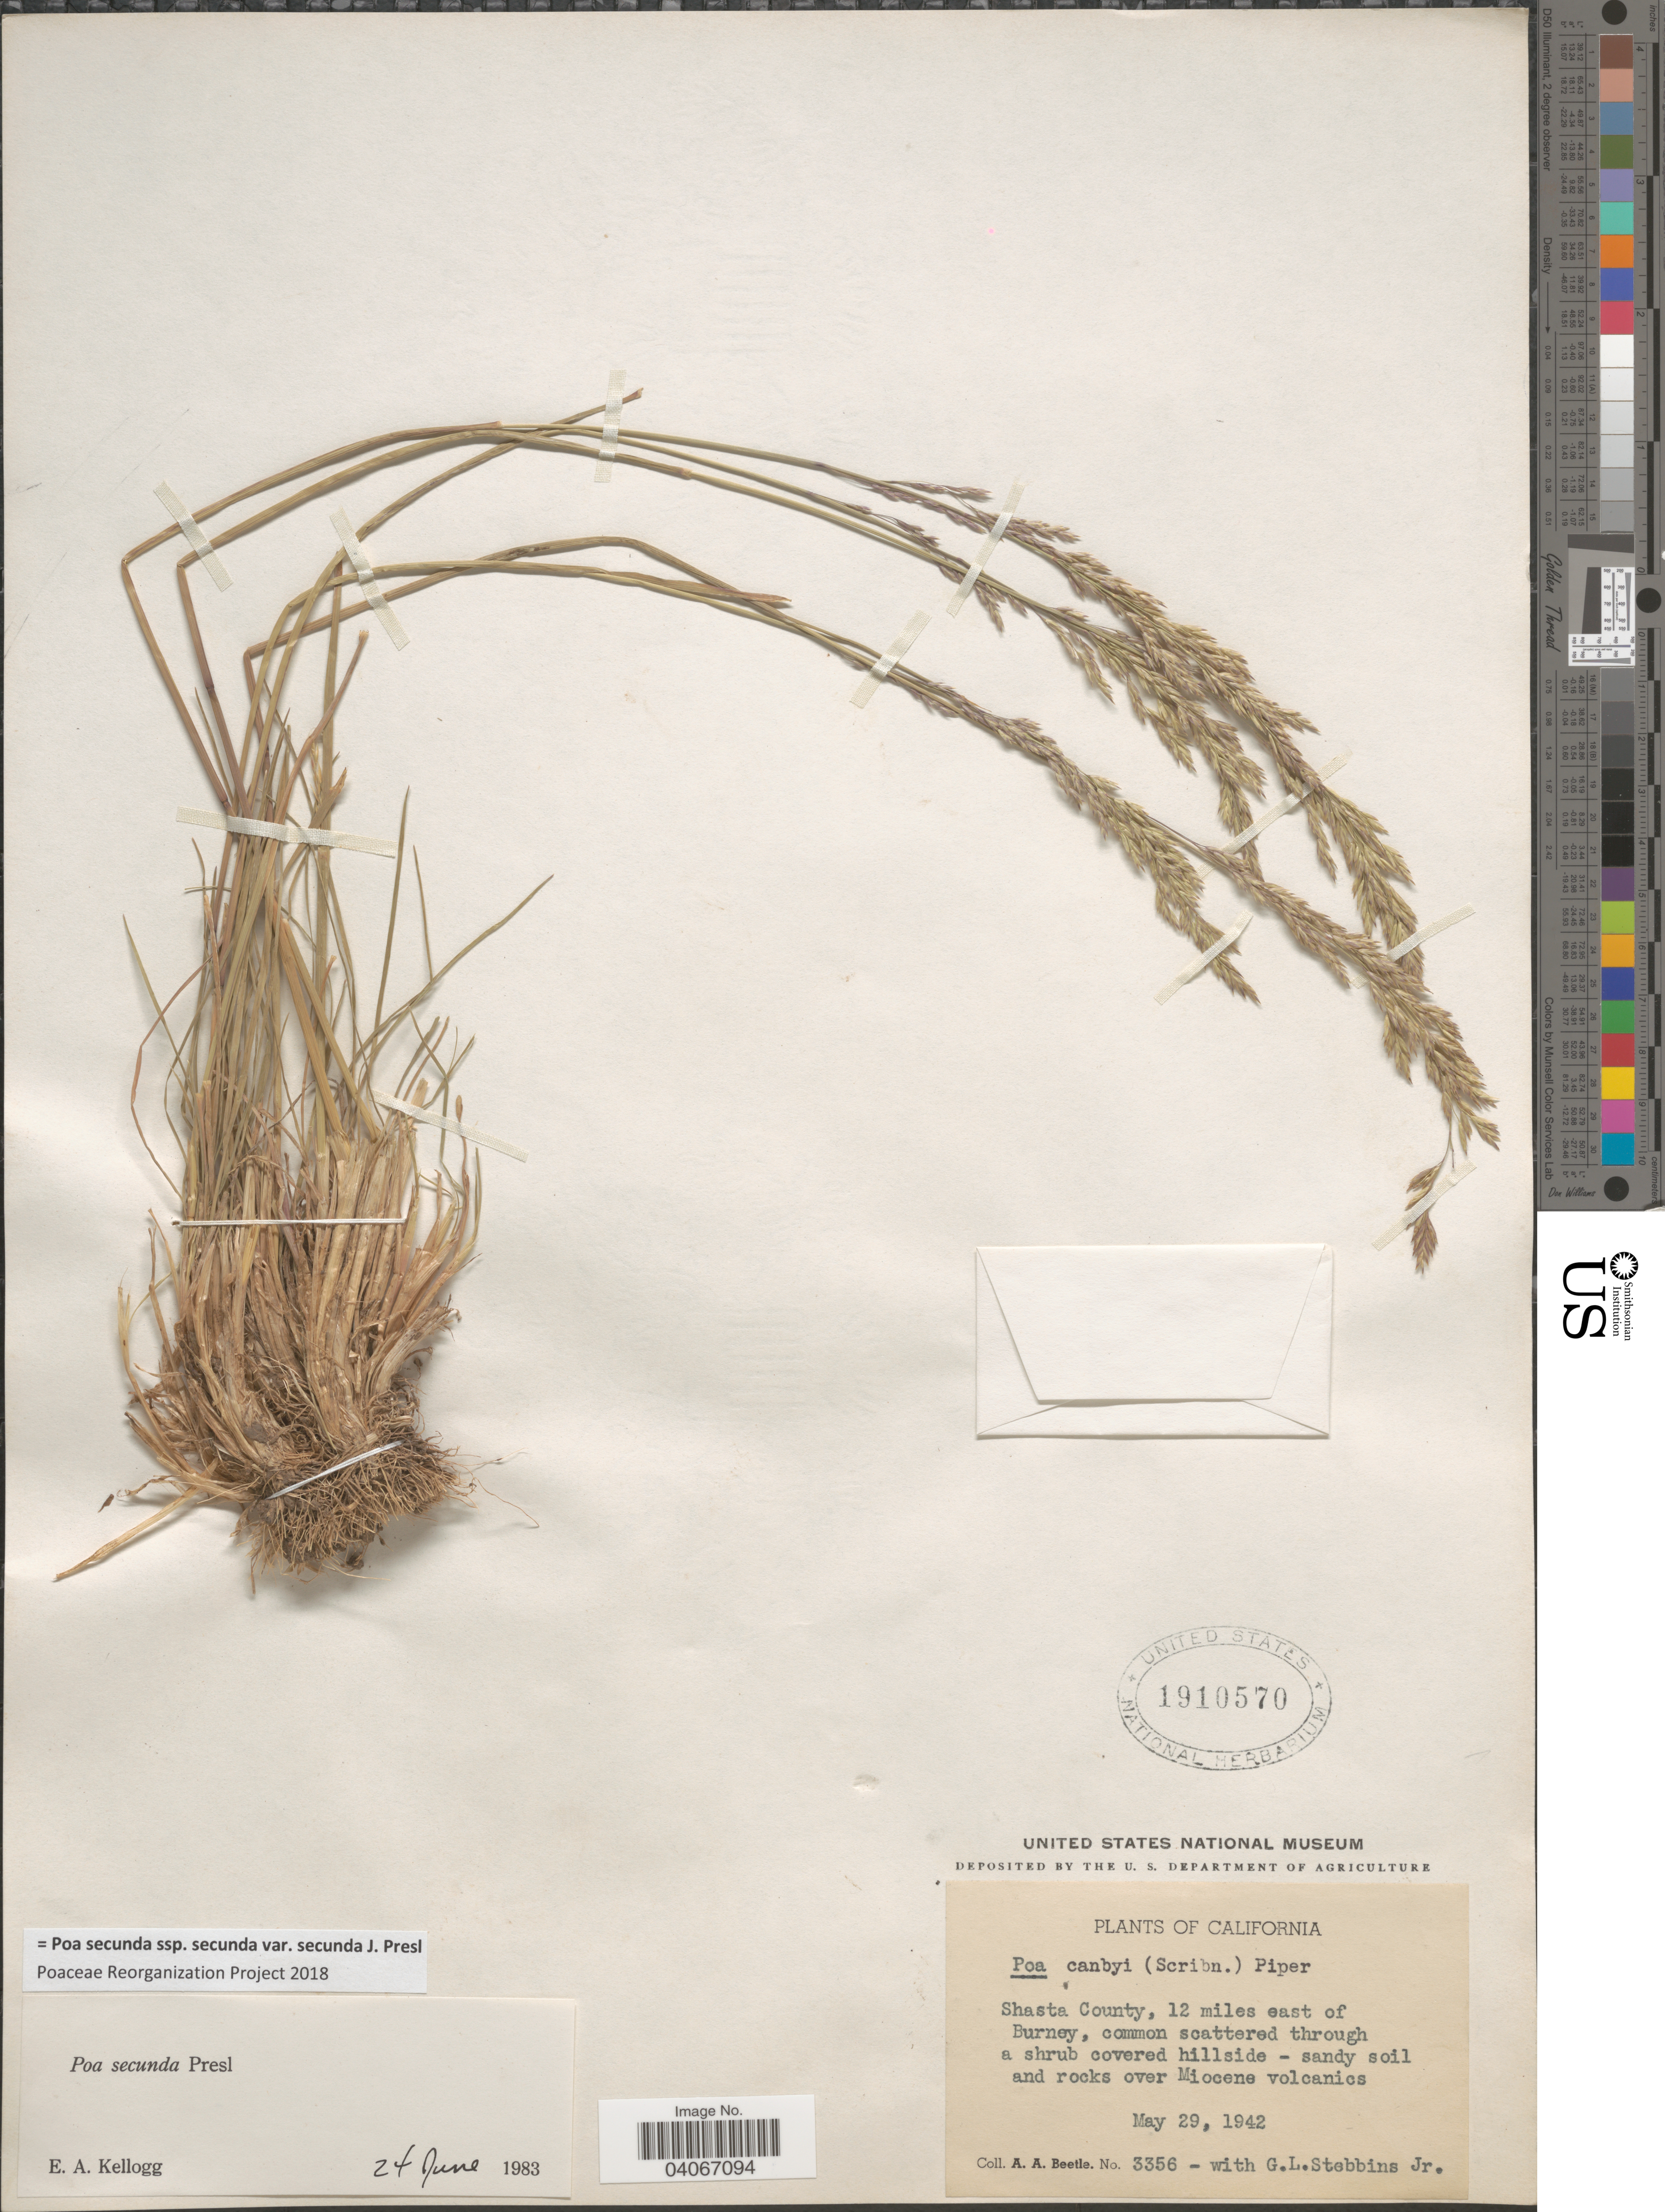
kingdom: Plantae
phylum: Tracheophyta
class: Liliopsida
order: Poales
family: Poaceae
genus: Poa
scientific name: Poa secunda subsp. secunda var. secunda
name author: J. Presl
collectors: A. A. Beetle & G. L. Stebbins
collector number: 3356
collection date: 1942-05-29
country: United States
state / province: California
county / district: Shasta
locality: Shasta County, 12 miles east of Burney.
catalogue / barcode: US 1910570